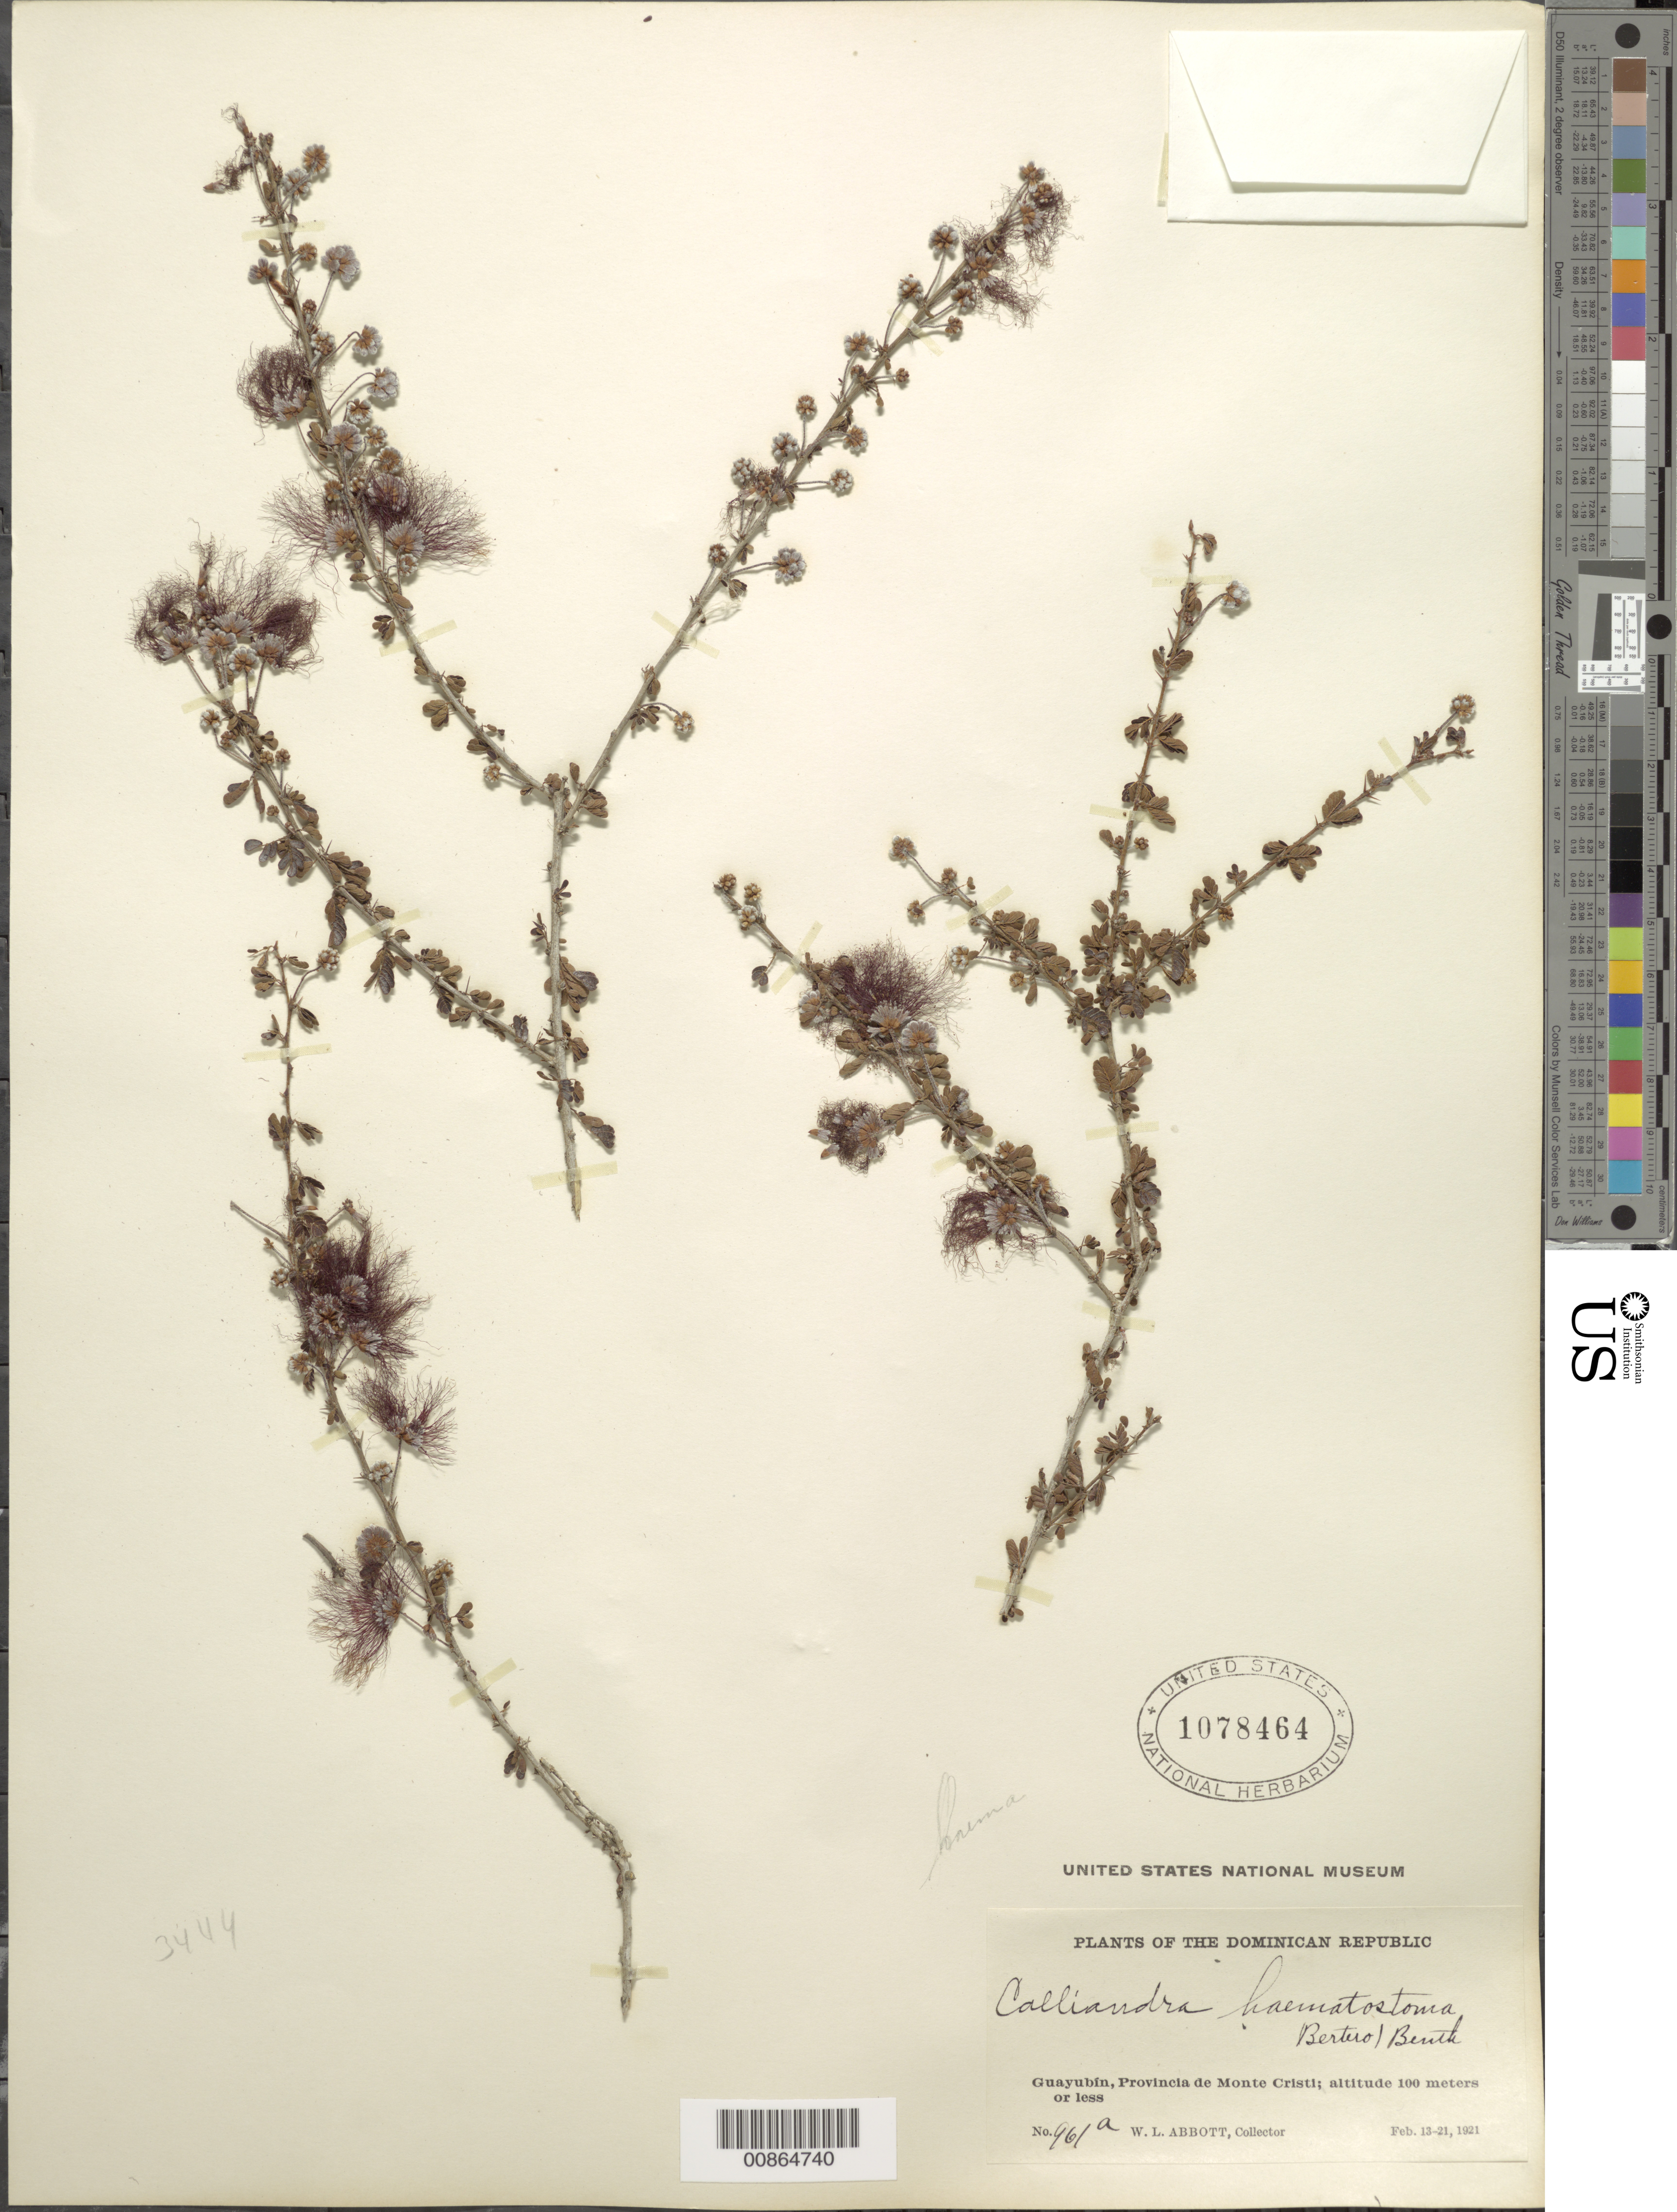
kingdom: Plantae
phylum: Tracheophyta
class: Magnoliopsida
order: Fabales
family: Fabaceae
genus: Calliandra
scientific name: Calliandra haematostoma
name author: (DC.) Urb.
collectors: W. L. Abbott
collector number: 961a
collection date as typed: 13 Feb 1921 to 21 Feb 1921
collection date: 1921-02-13/1921-02-21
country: Dominican Republic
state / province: Monte Cristi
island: Hispaniola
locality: Guayubín.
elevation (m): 100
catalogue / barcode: US 1078464